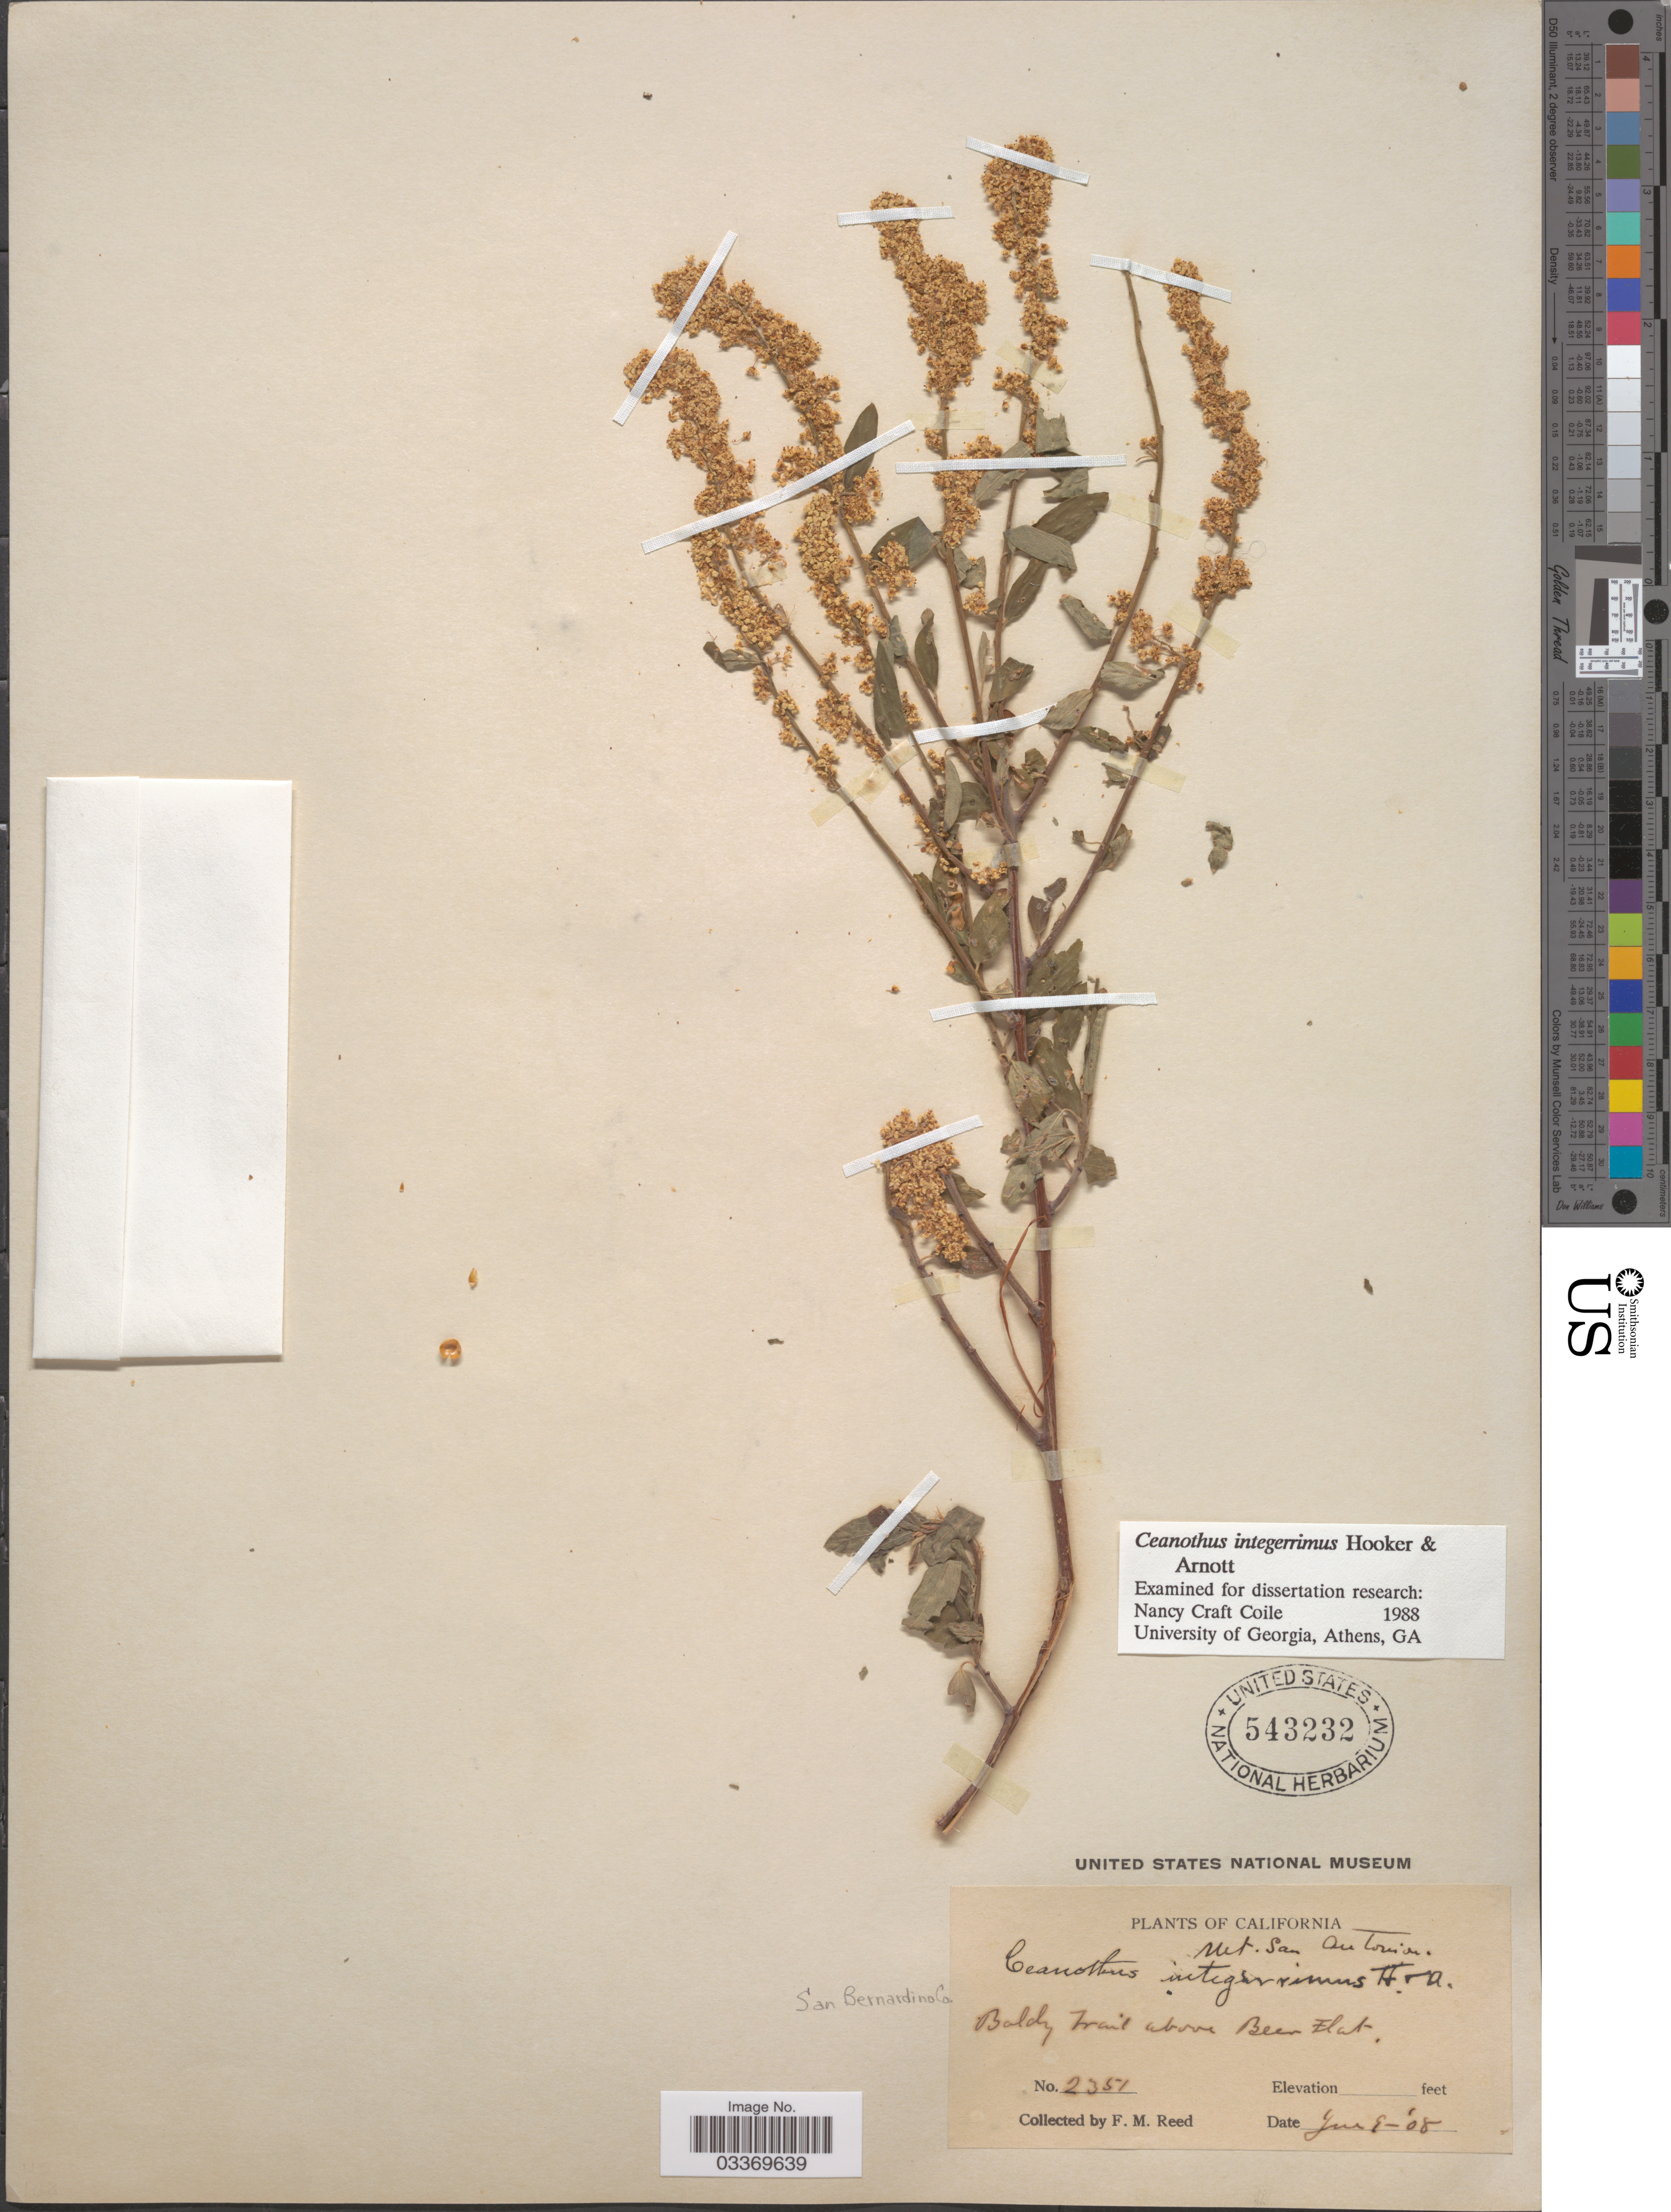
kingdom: Plantae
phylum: Tracheophyta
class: Magnoliopsida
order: Rosales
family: Rhamnaceae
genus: Ceanothus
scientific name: Ceanothus integerrimus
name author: Hook. & Arn.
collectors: F. Reed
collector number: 2351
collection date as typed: Transcribed d/m/y: 9/6/8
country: United States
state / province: California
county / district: San Bernardino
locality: Baldy Trail above Beer Flat. San Bernardino Co.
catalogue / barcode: US 543232